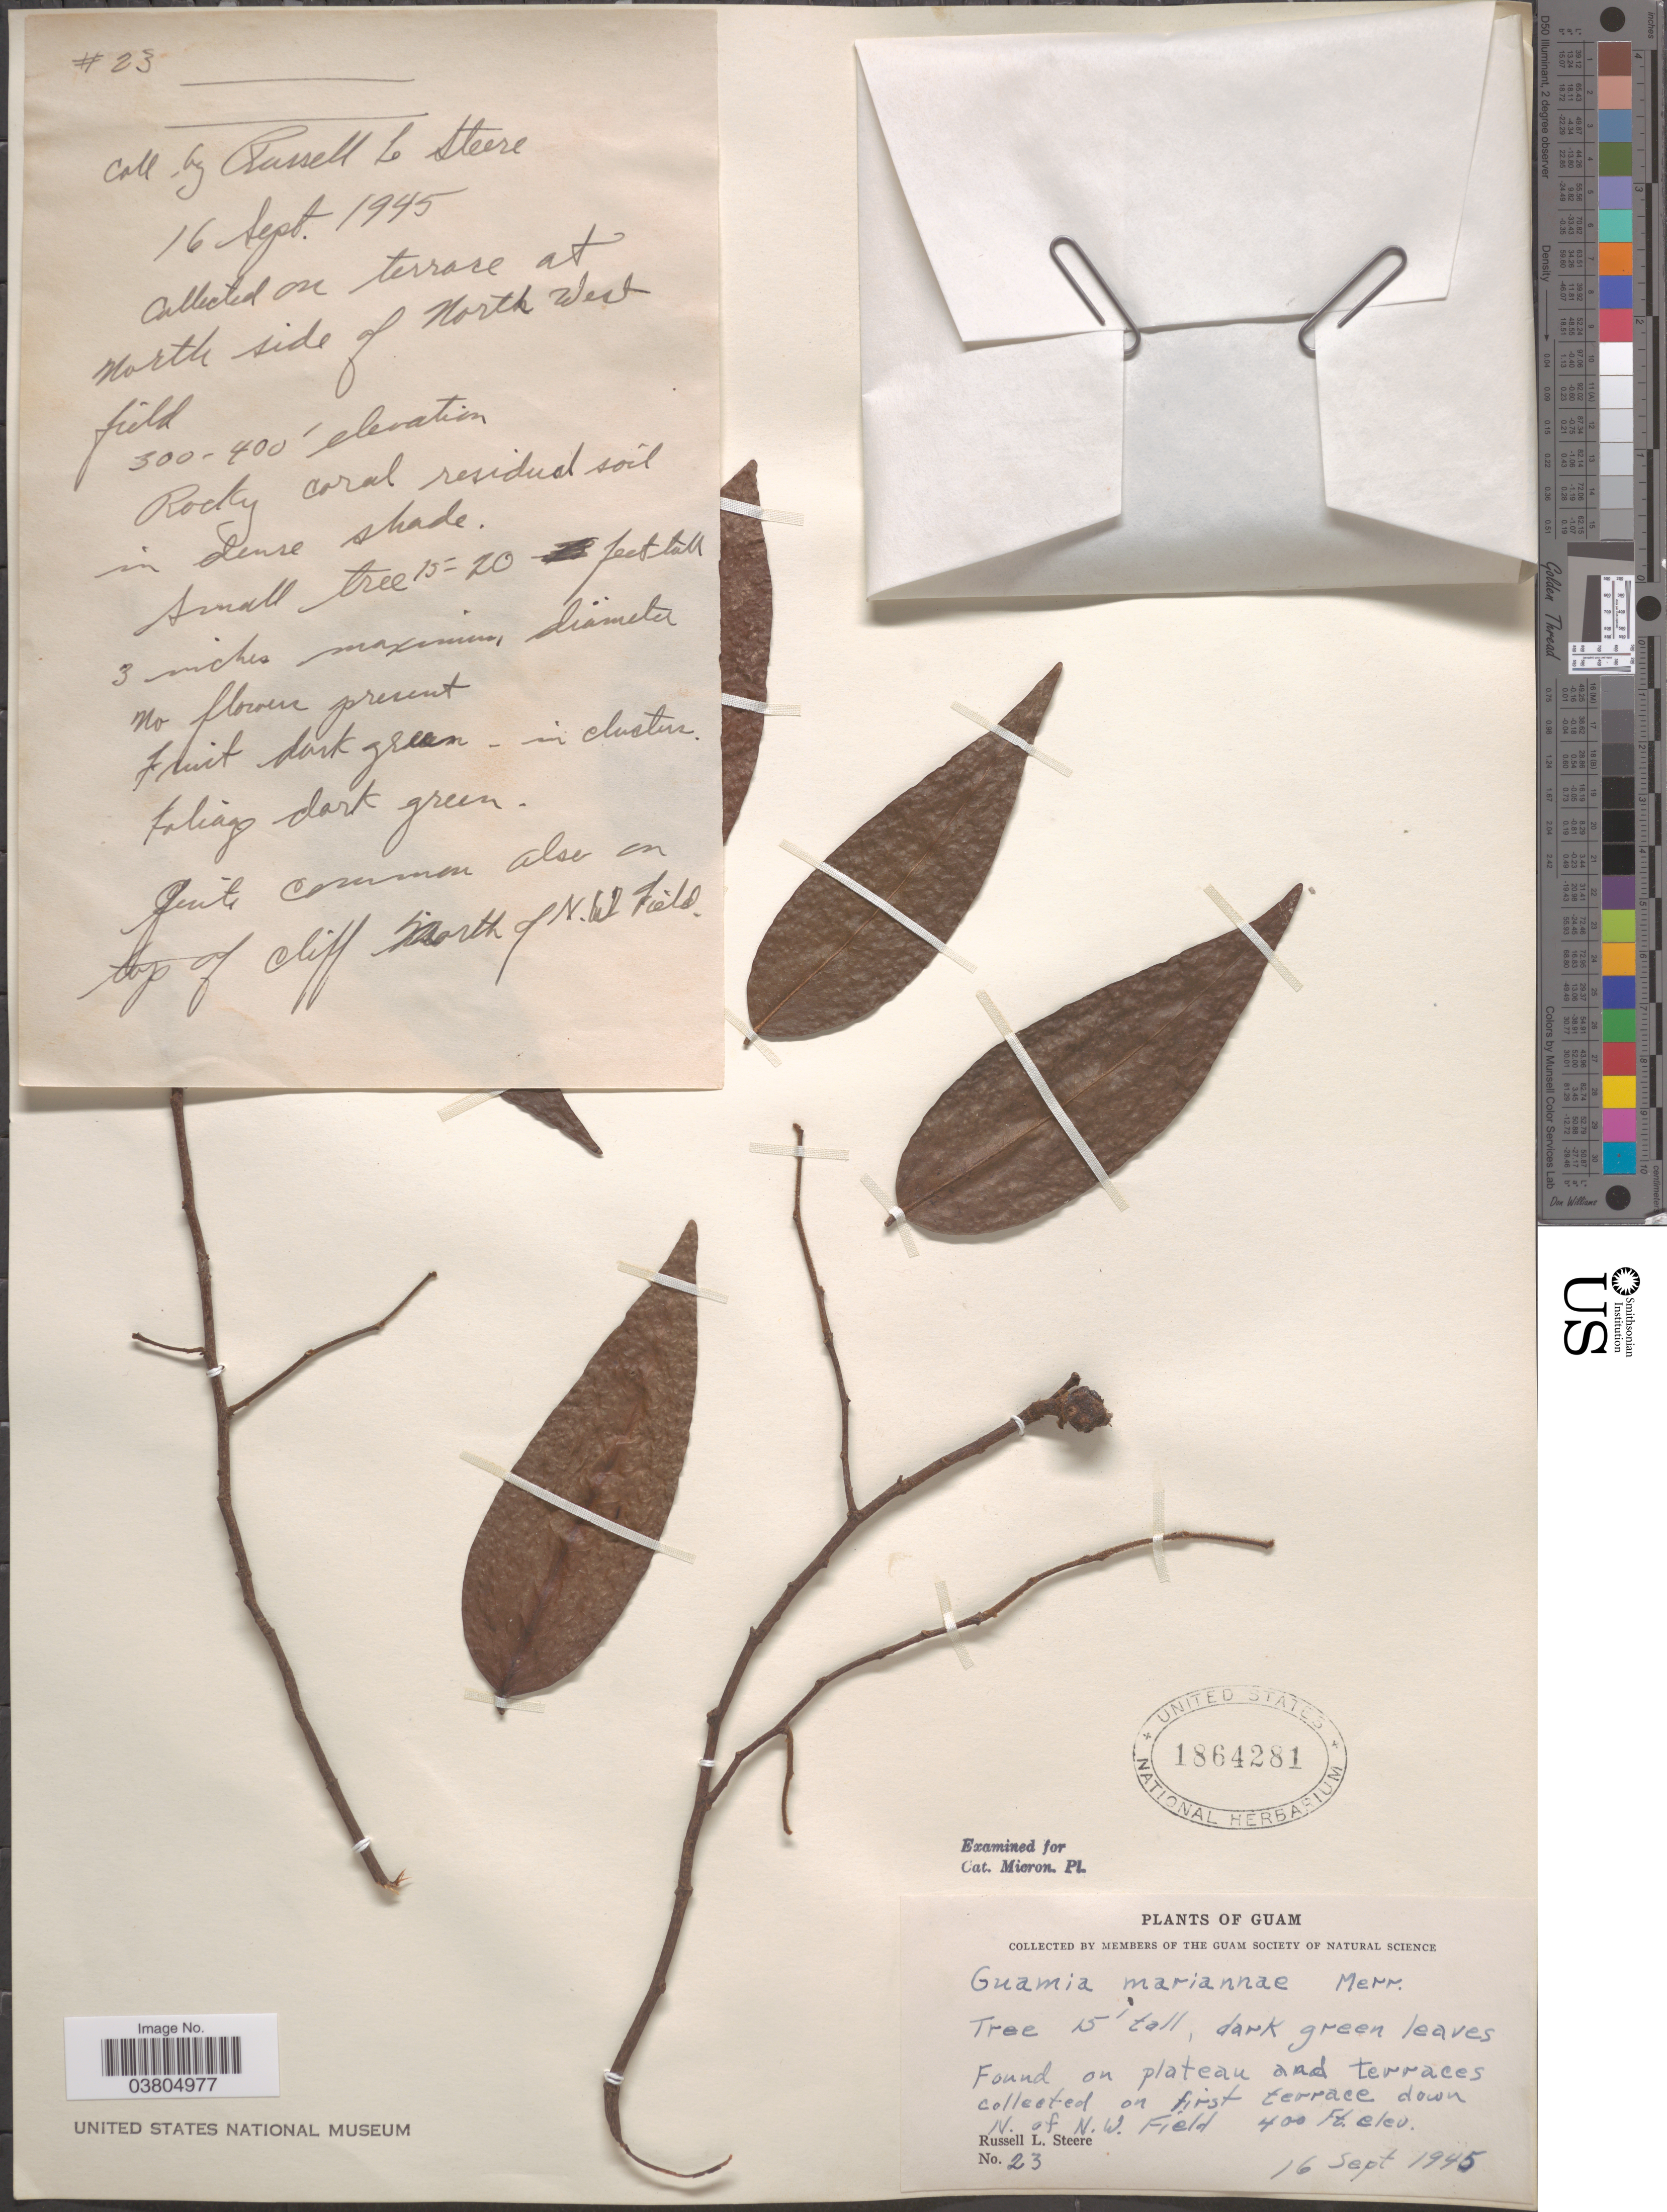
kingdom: Plantae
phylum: Tracheophyta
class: Magnoliopsida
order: Magnoliales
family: Annonaceae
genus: Meiogyne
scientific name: Meiogyne cylindrocarpa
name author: (Burck) Van Huesden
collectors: R. L. Steere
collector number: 23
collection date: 1945-09-16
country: Guam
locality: On plateau and terraces collected on first terrace down N. of N.W. Field.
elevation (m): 122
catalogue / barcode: US 1864281